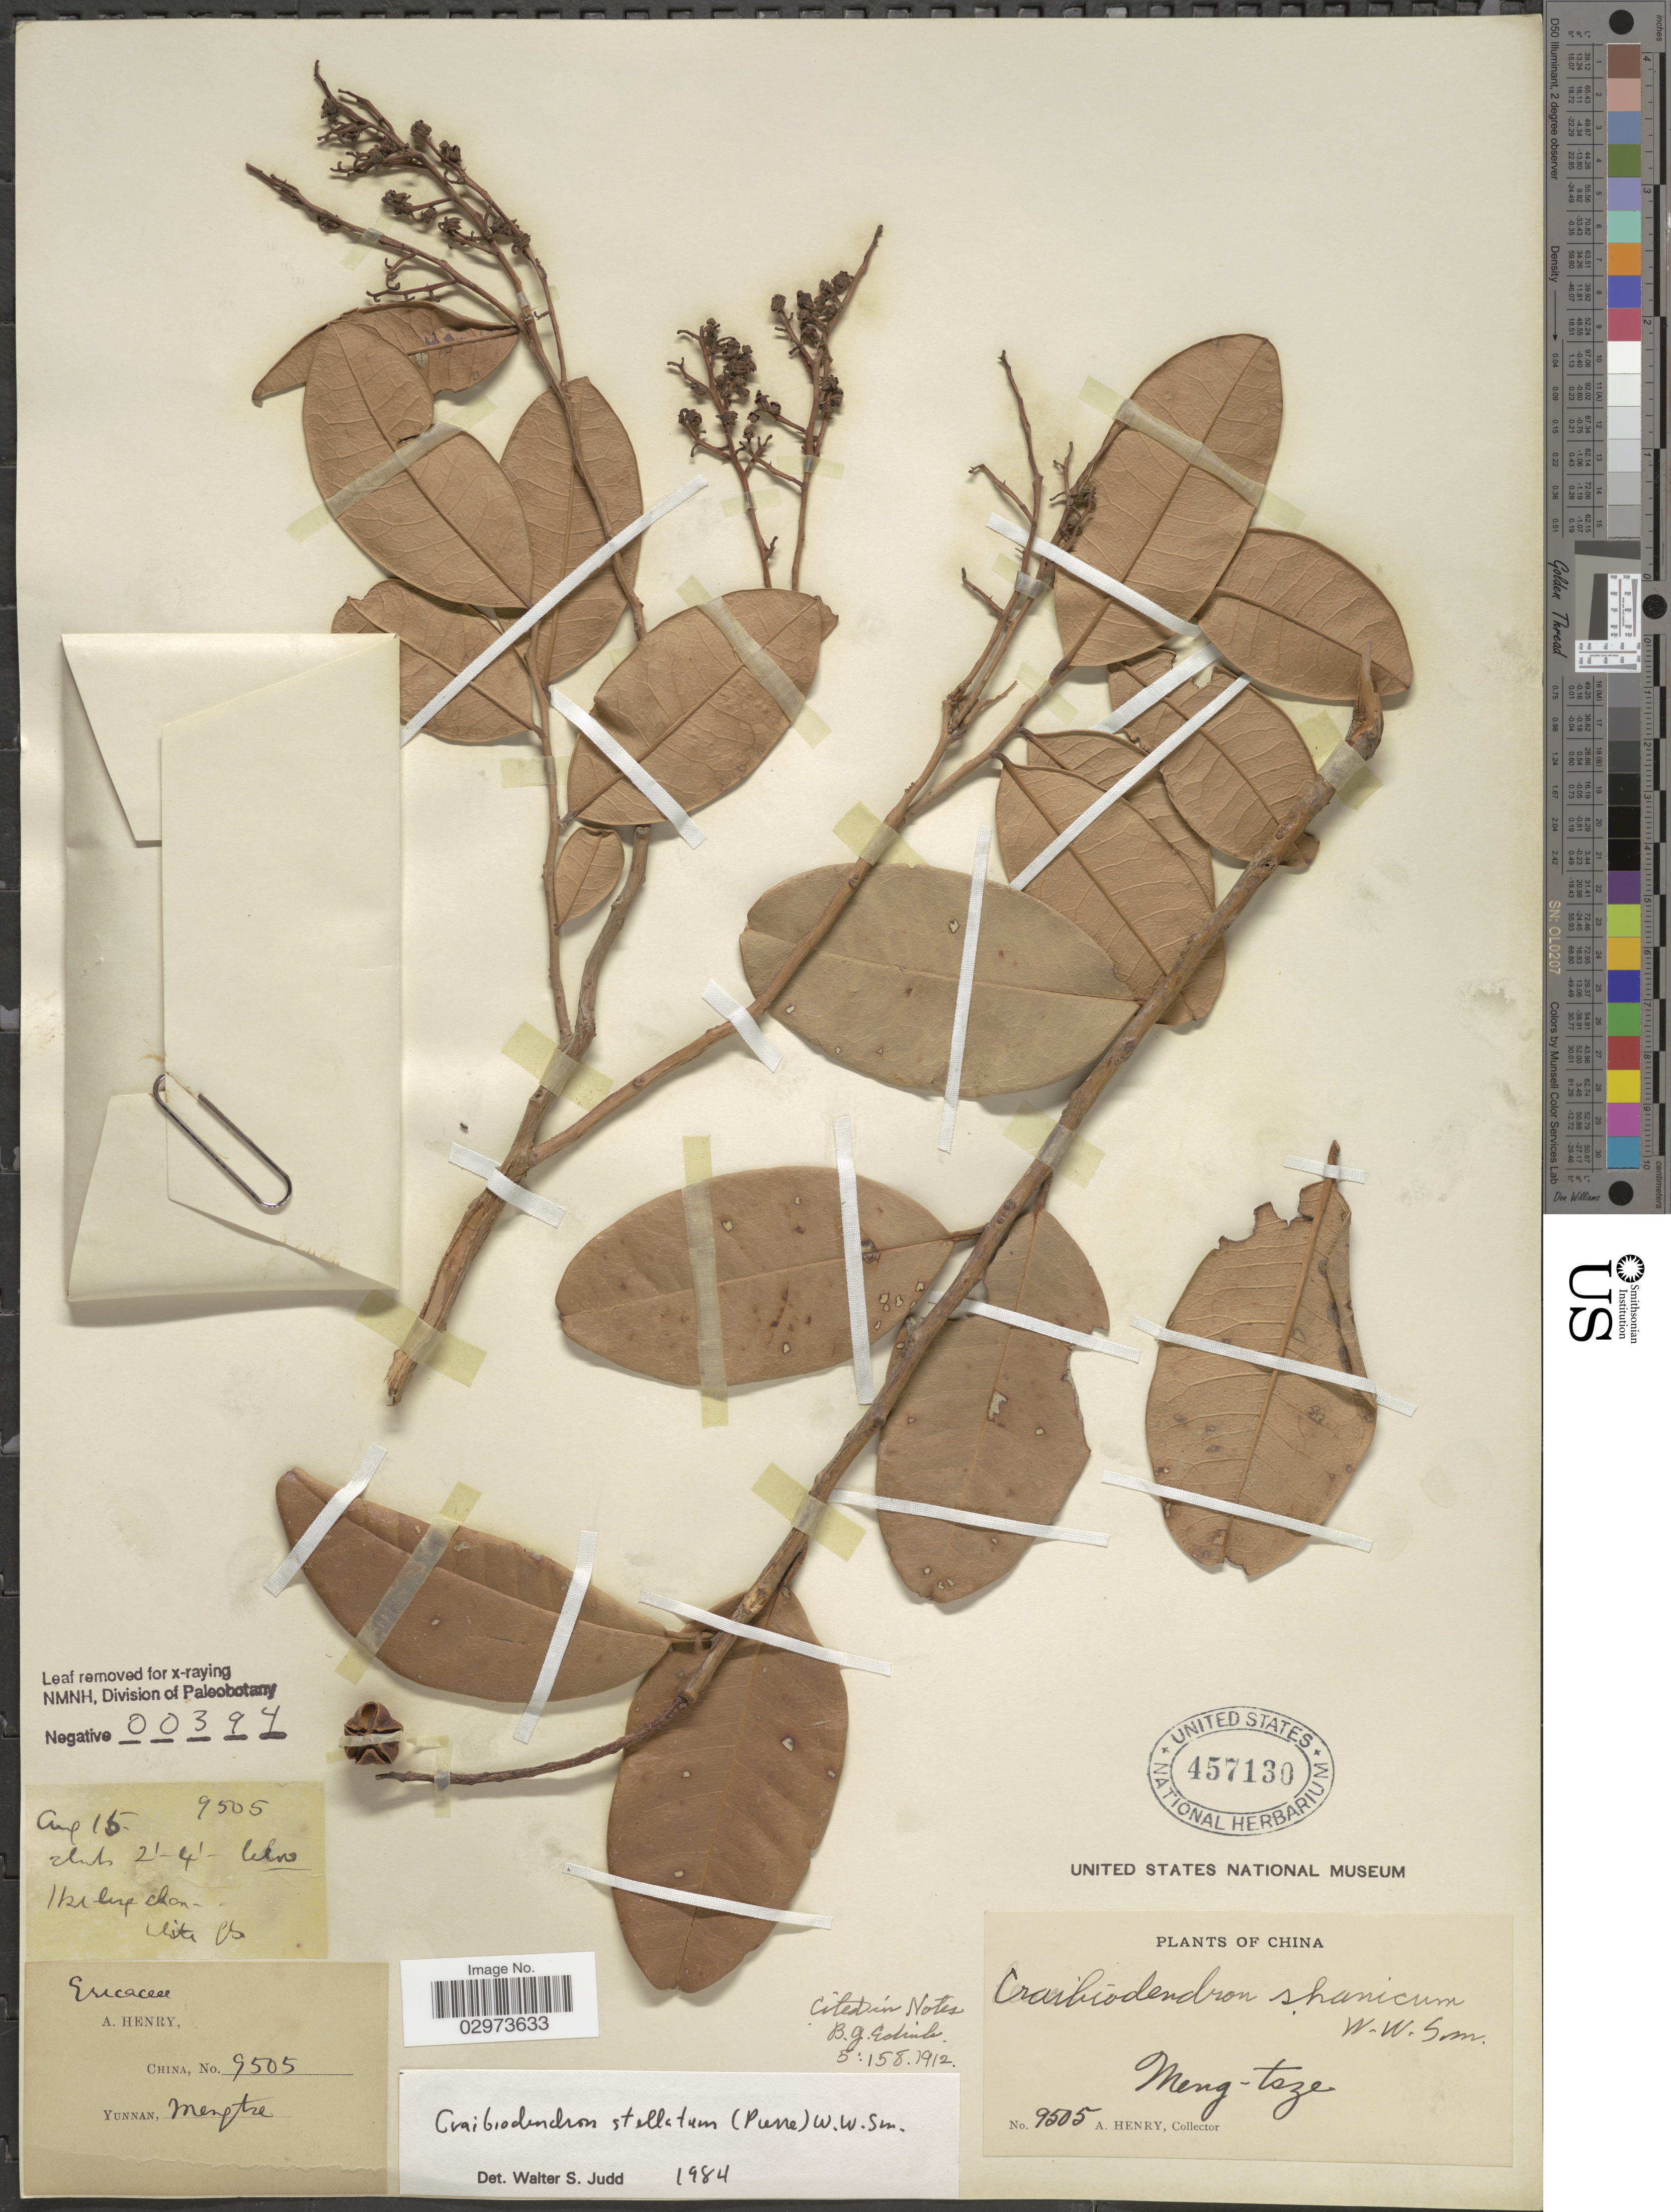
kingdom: Plantae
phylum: Tracheophyta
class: Magnoliopsida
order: Ericales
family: Ericaceae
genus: Craibiodendron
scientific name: Craibiodendron stellatum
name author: W.W. Sm.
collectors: A. Henry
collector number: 9505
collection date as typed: Transcribed d/m/y: /8/15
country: China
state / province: Yunnan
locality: Meng-tsze. Hsi ling chan.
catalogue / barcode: US 457130